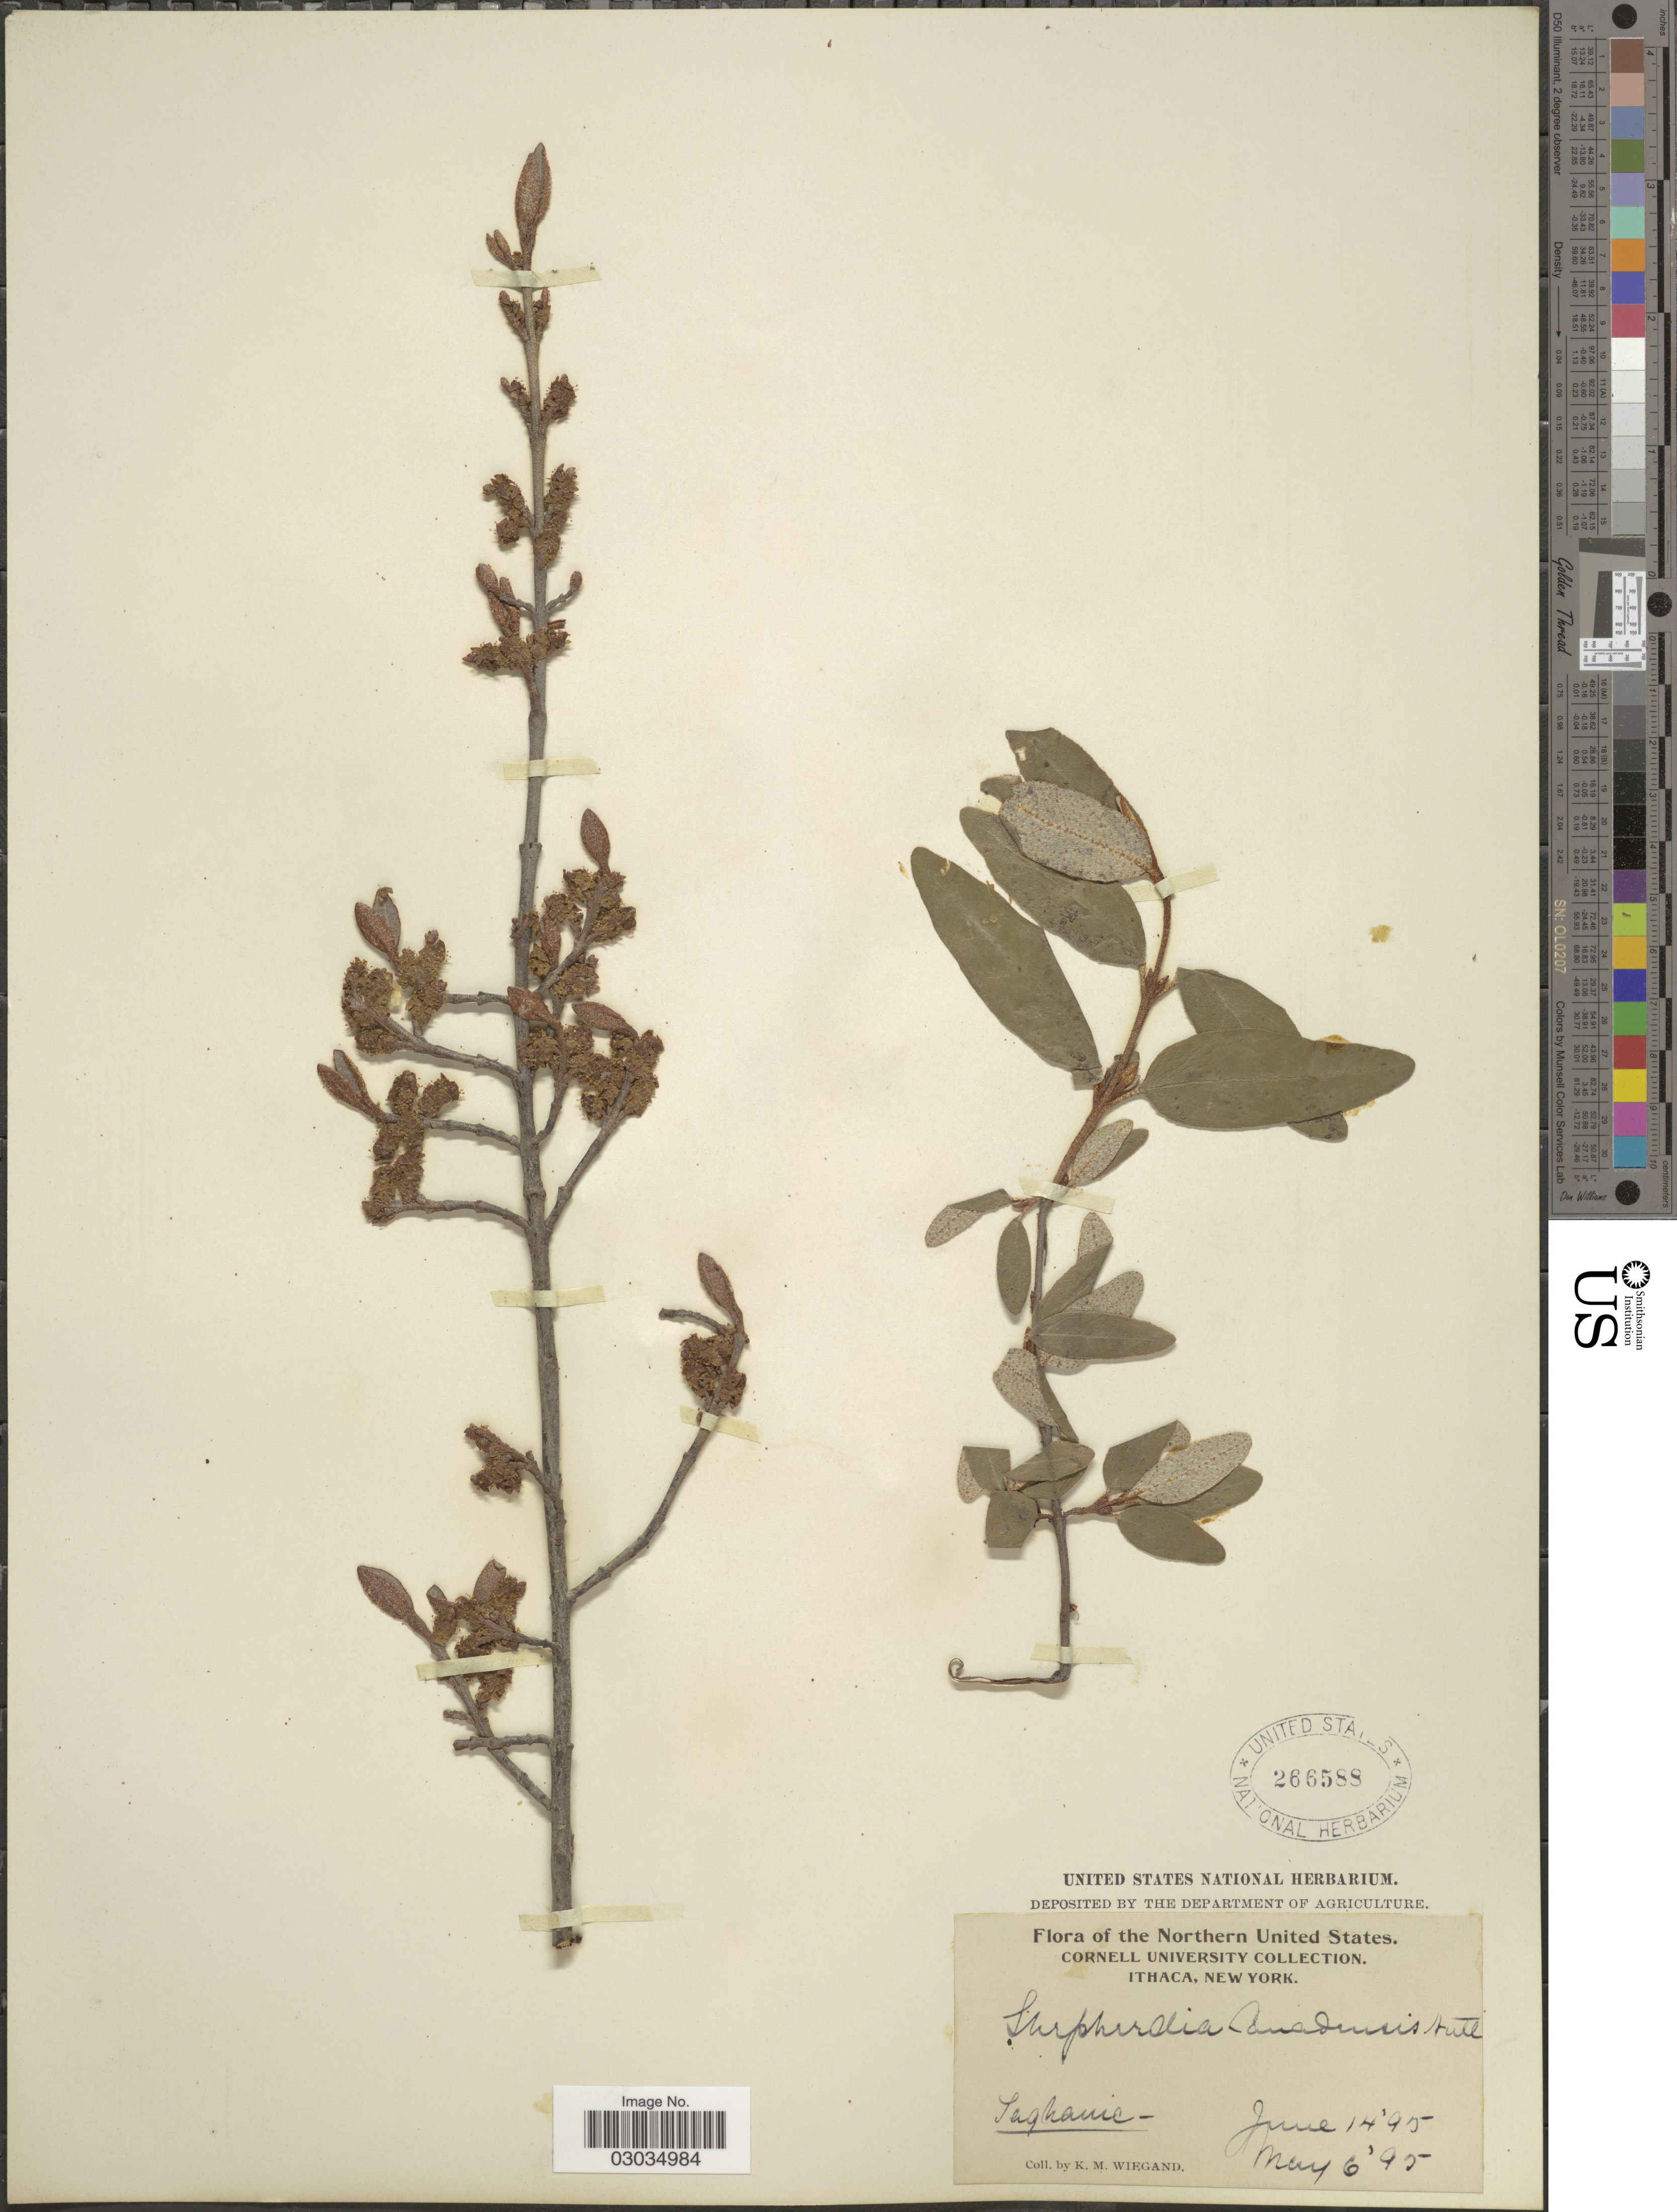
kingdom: Plantae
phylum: Tracheophyta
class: Magnoliopsida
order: Rosales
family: Elaeagnaceae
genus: Shepherdia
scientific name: Shepherdia canadensis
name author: (L.) Nutt.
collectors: K. M. Wiegand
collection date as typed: Transcribed d/m/y: 6/5/95 to 14/6/95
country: United States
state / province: New York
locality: The Northern United States, Ithaca.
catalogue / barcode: US 266588